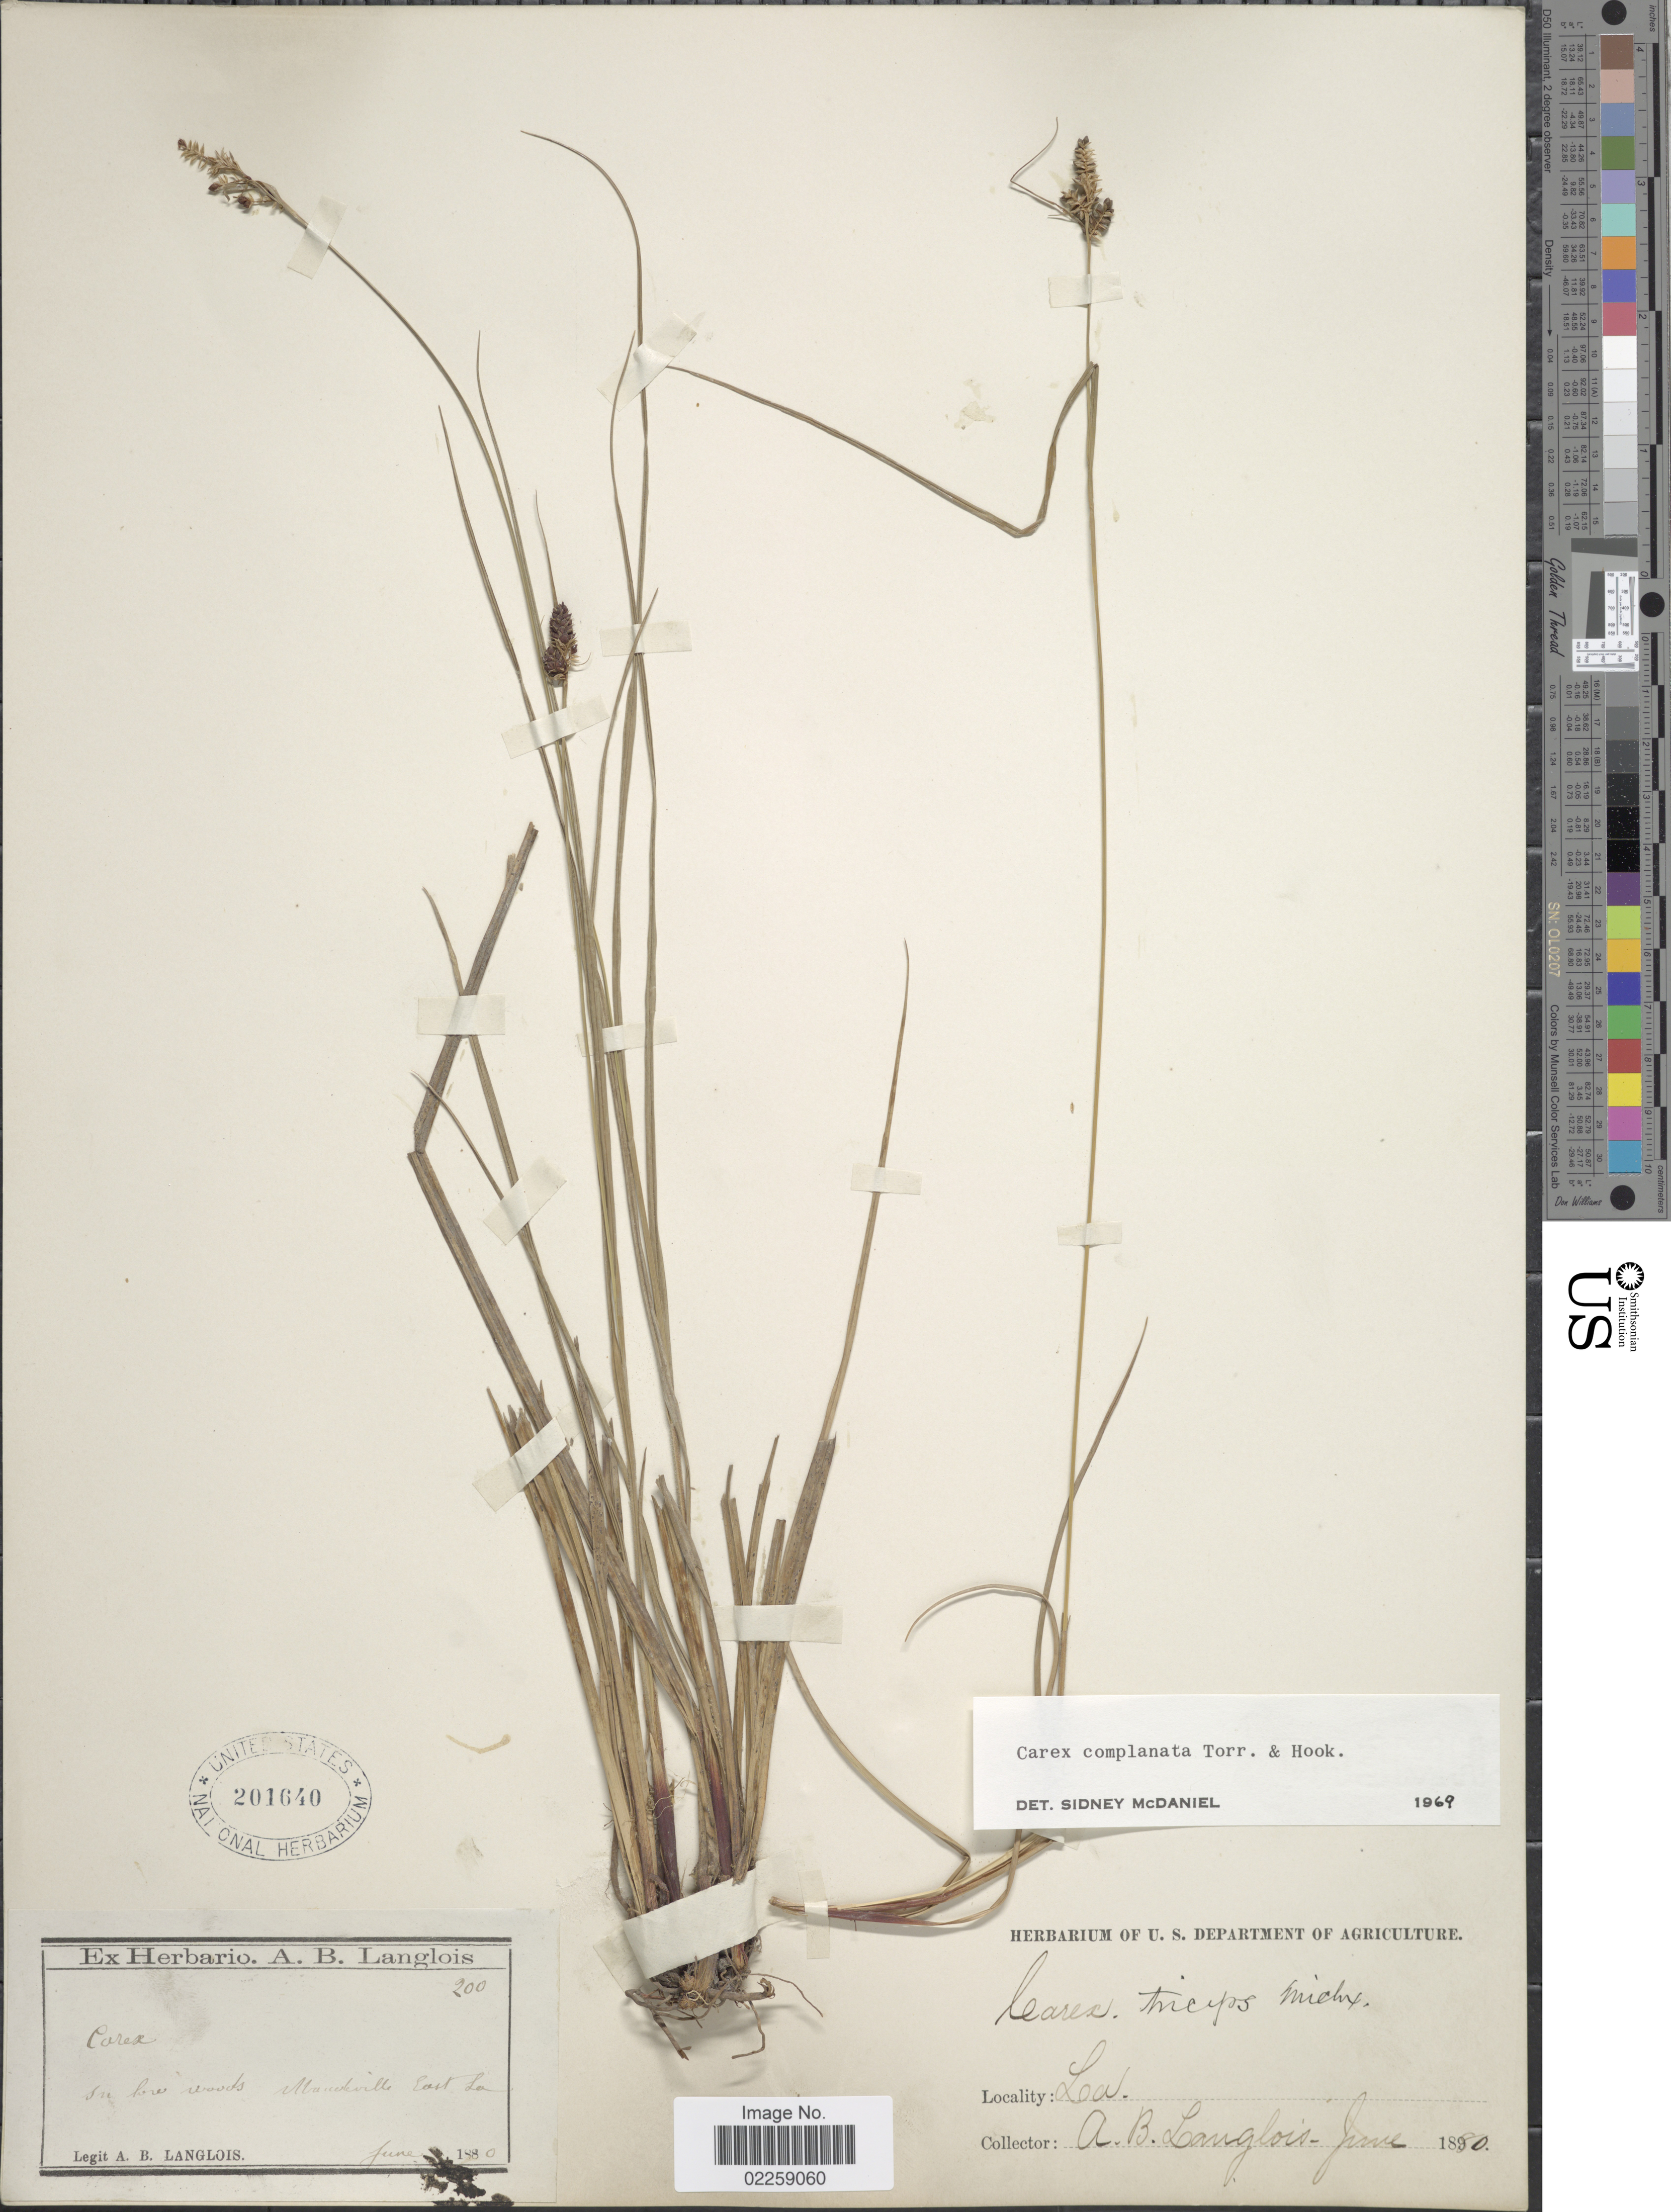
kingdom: Plantae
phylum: Tracheophyta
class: Liliopsida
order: Poales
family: Cyperaceae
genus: Carex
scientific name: Carex complanata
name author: Torr. & Hook.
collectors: A. Langlois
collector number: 200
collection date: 1880-06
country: United States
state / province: Louisiana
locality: In low woods, Mandeville, East La.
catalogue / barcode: US 201640